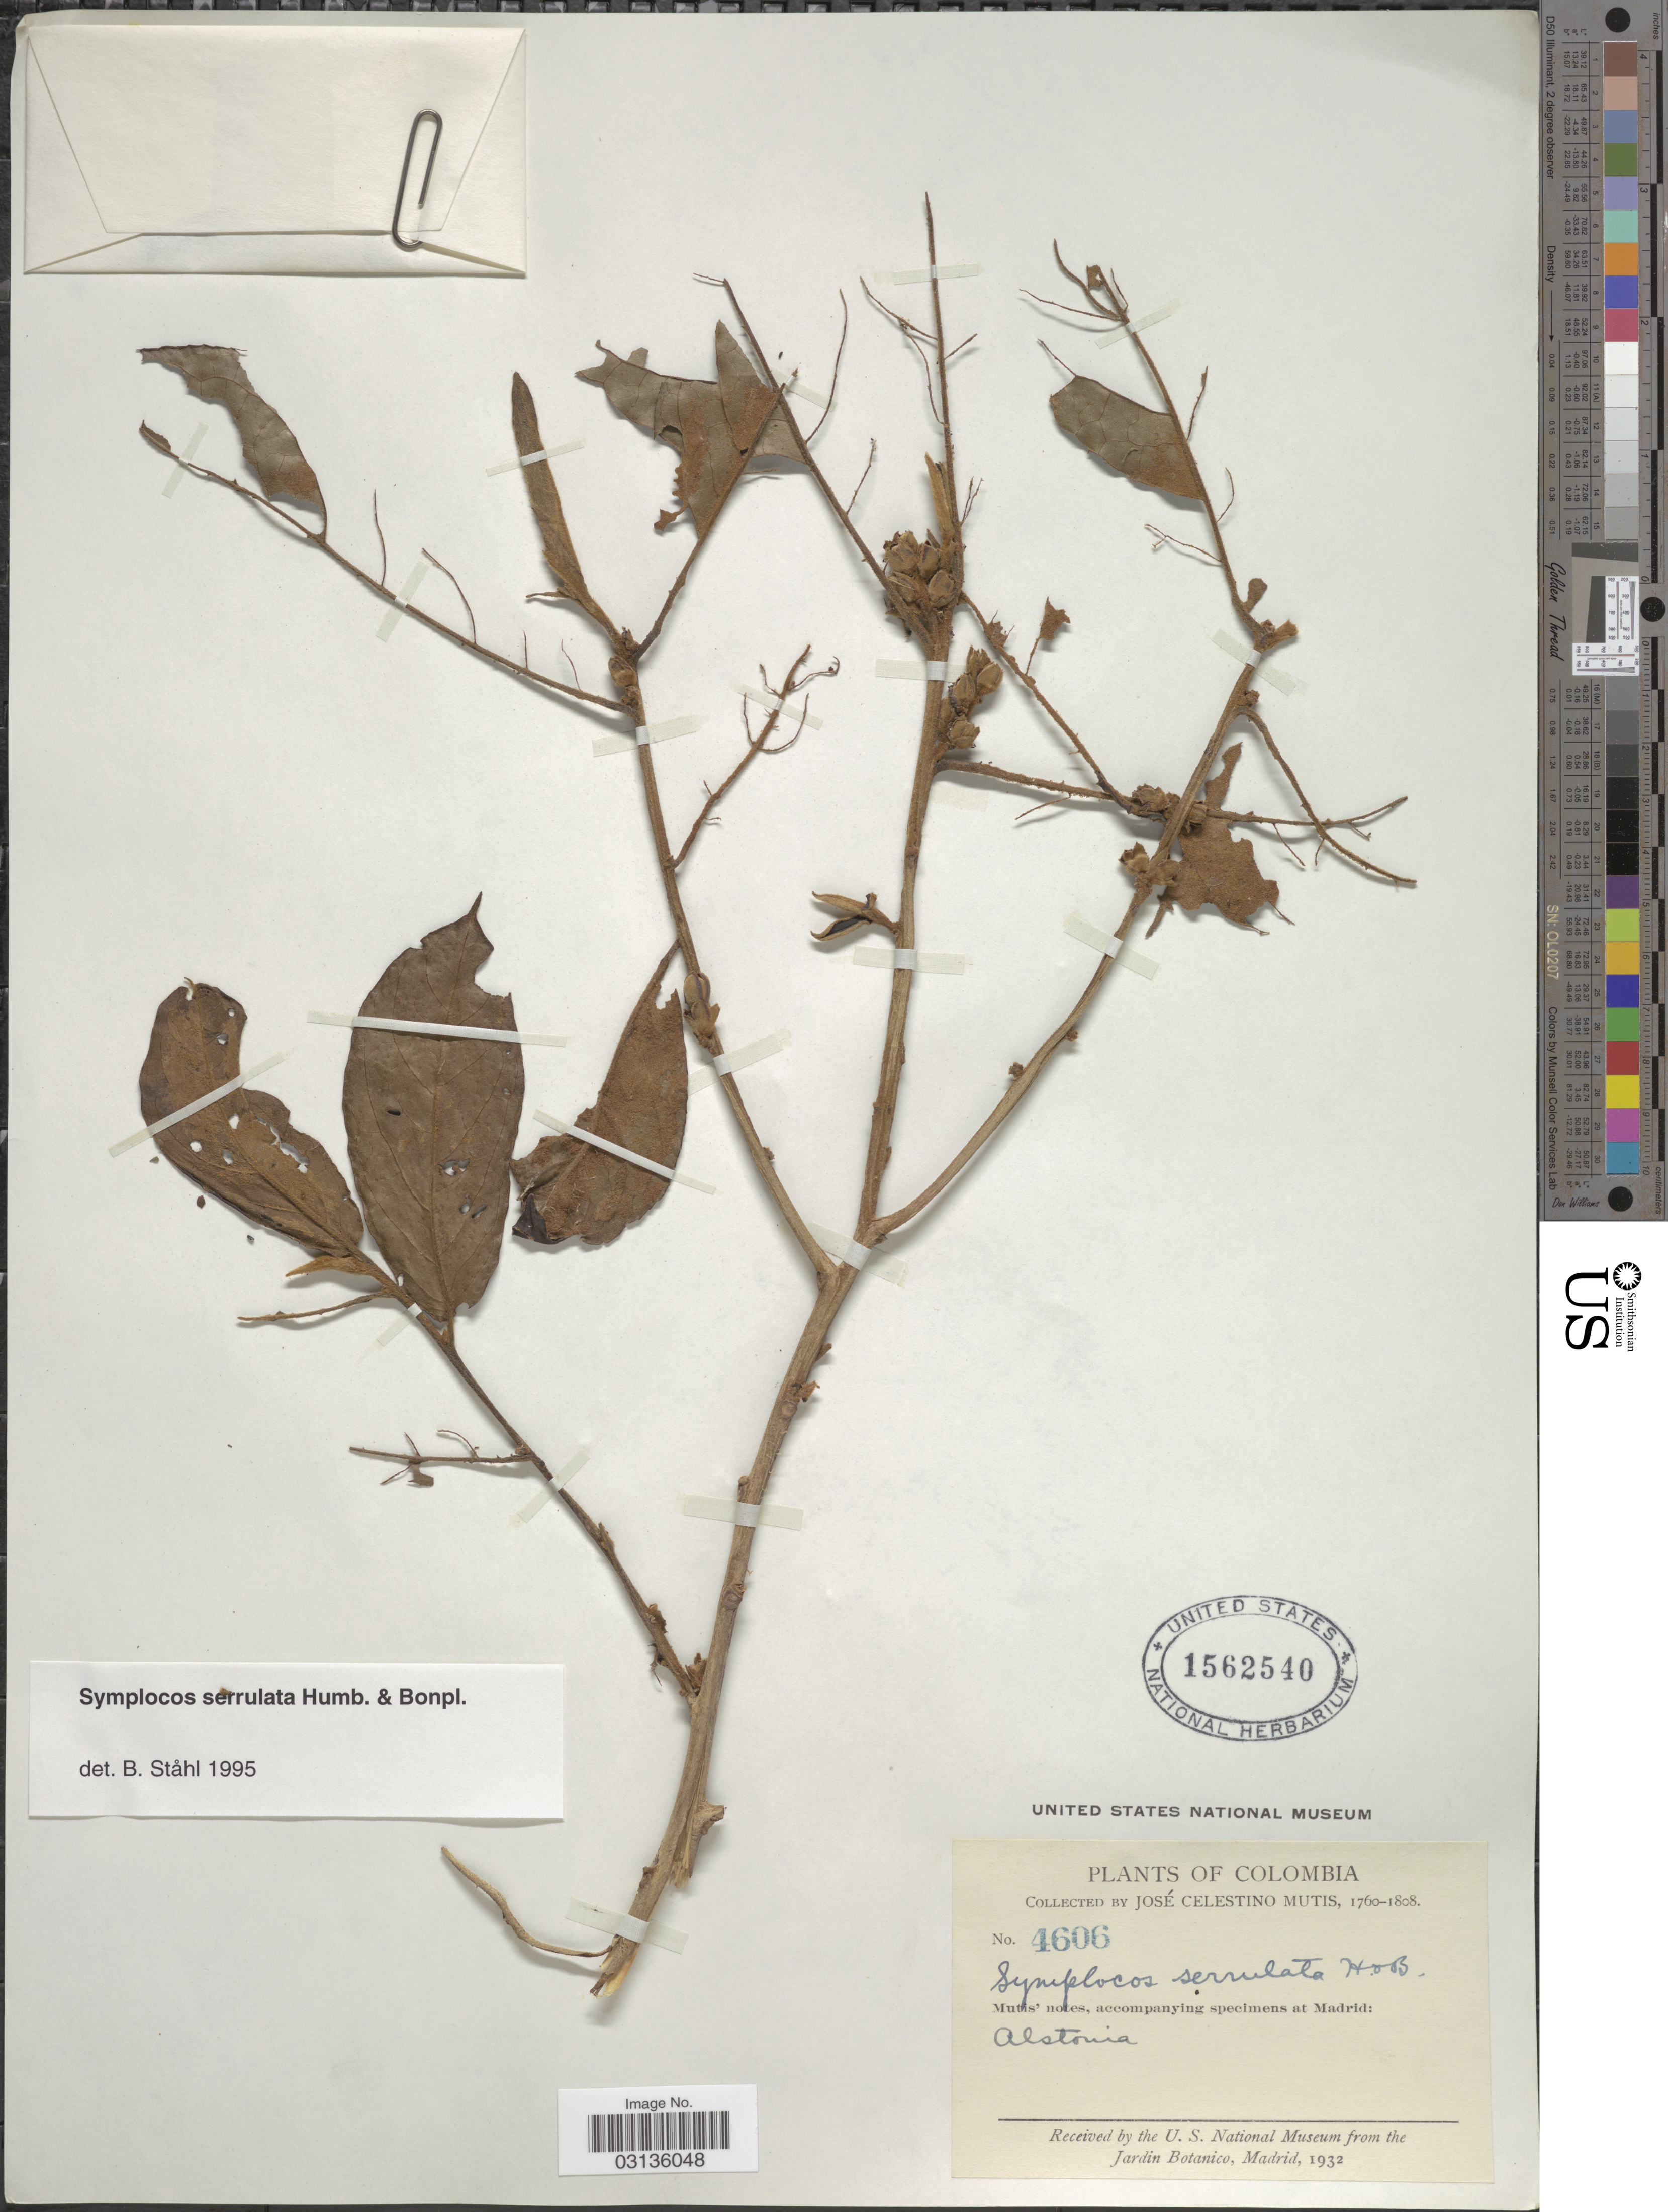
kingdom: Plantae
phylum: Tracheophyta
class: Magnoliopsida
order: Ericales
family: Symplocaceae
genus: Symplocos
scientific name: Symplocos serrulata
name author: Bonpl.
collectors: J. C. B. Mutis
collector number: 4606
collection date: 1760/1808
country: Colombia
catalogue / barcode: US 1562540